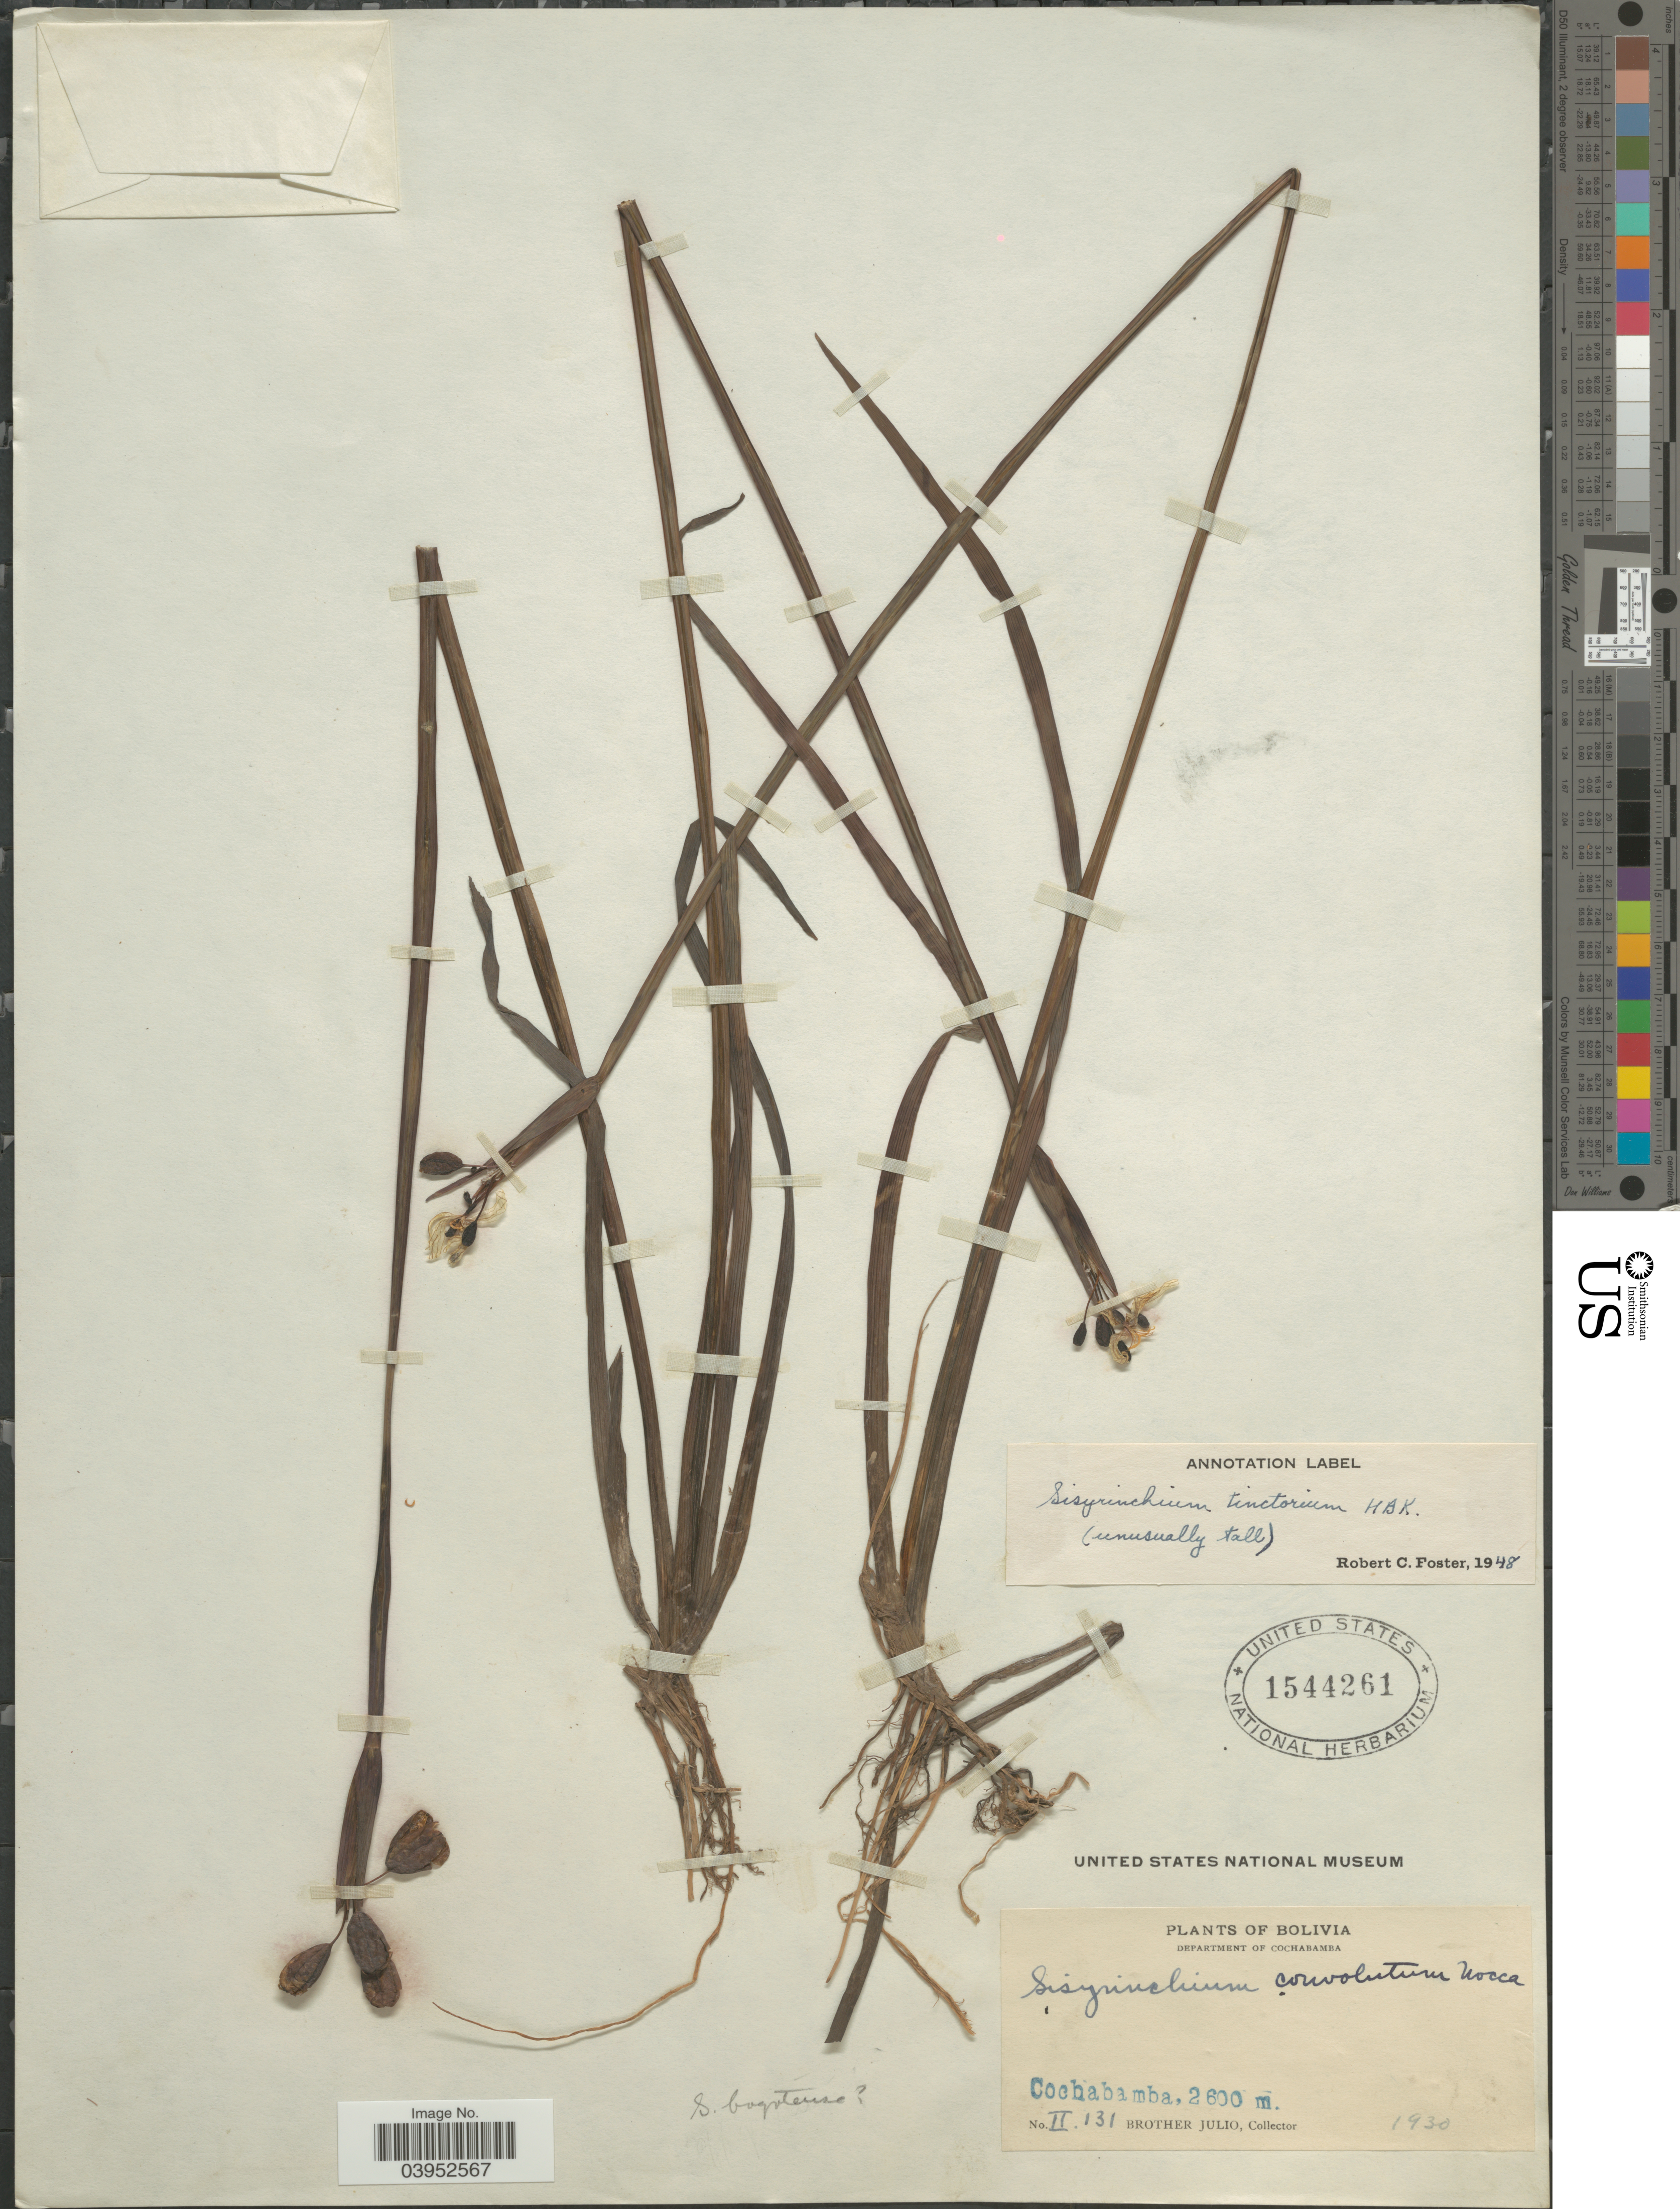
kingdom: Plantae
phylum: Tracheophyta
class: Liliopsida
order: Asparagales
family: Iridaceae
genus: Sisyrinchium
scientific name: Sisyrinchium tinctorium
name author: Kunth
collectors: Bro. Julio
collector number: II131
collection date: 1930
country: Bolivia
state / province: Cochabamba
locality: Department of Cochabamba. Cochabamba.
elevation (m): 2600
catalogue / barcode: US 1544261